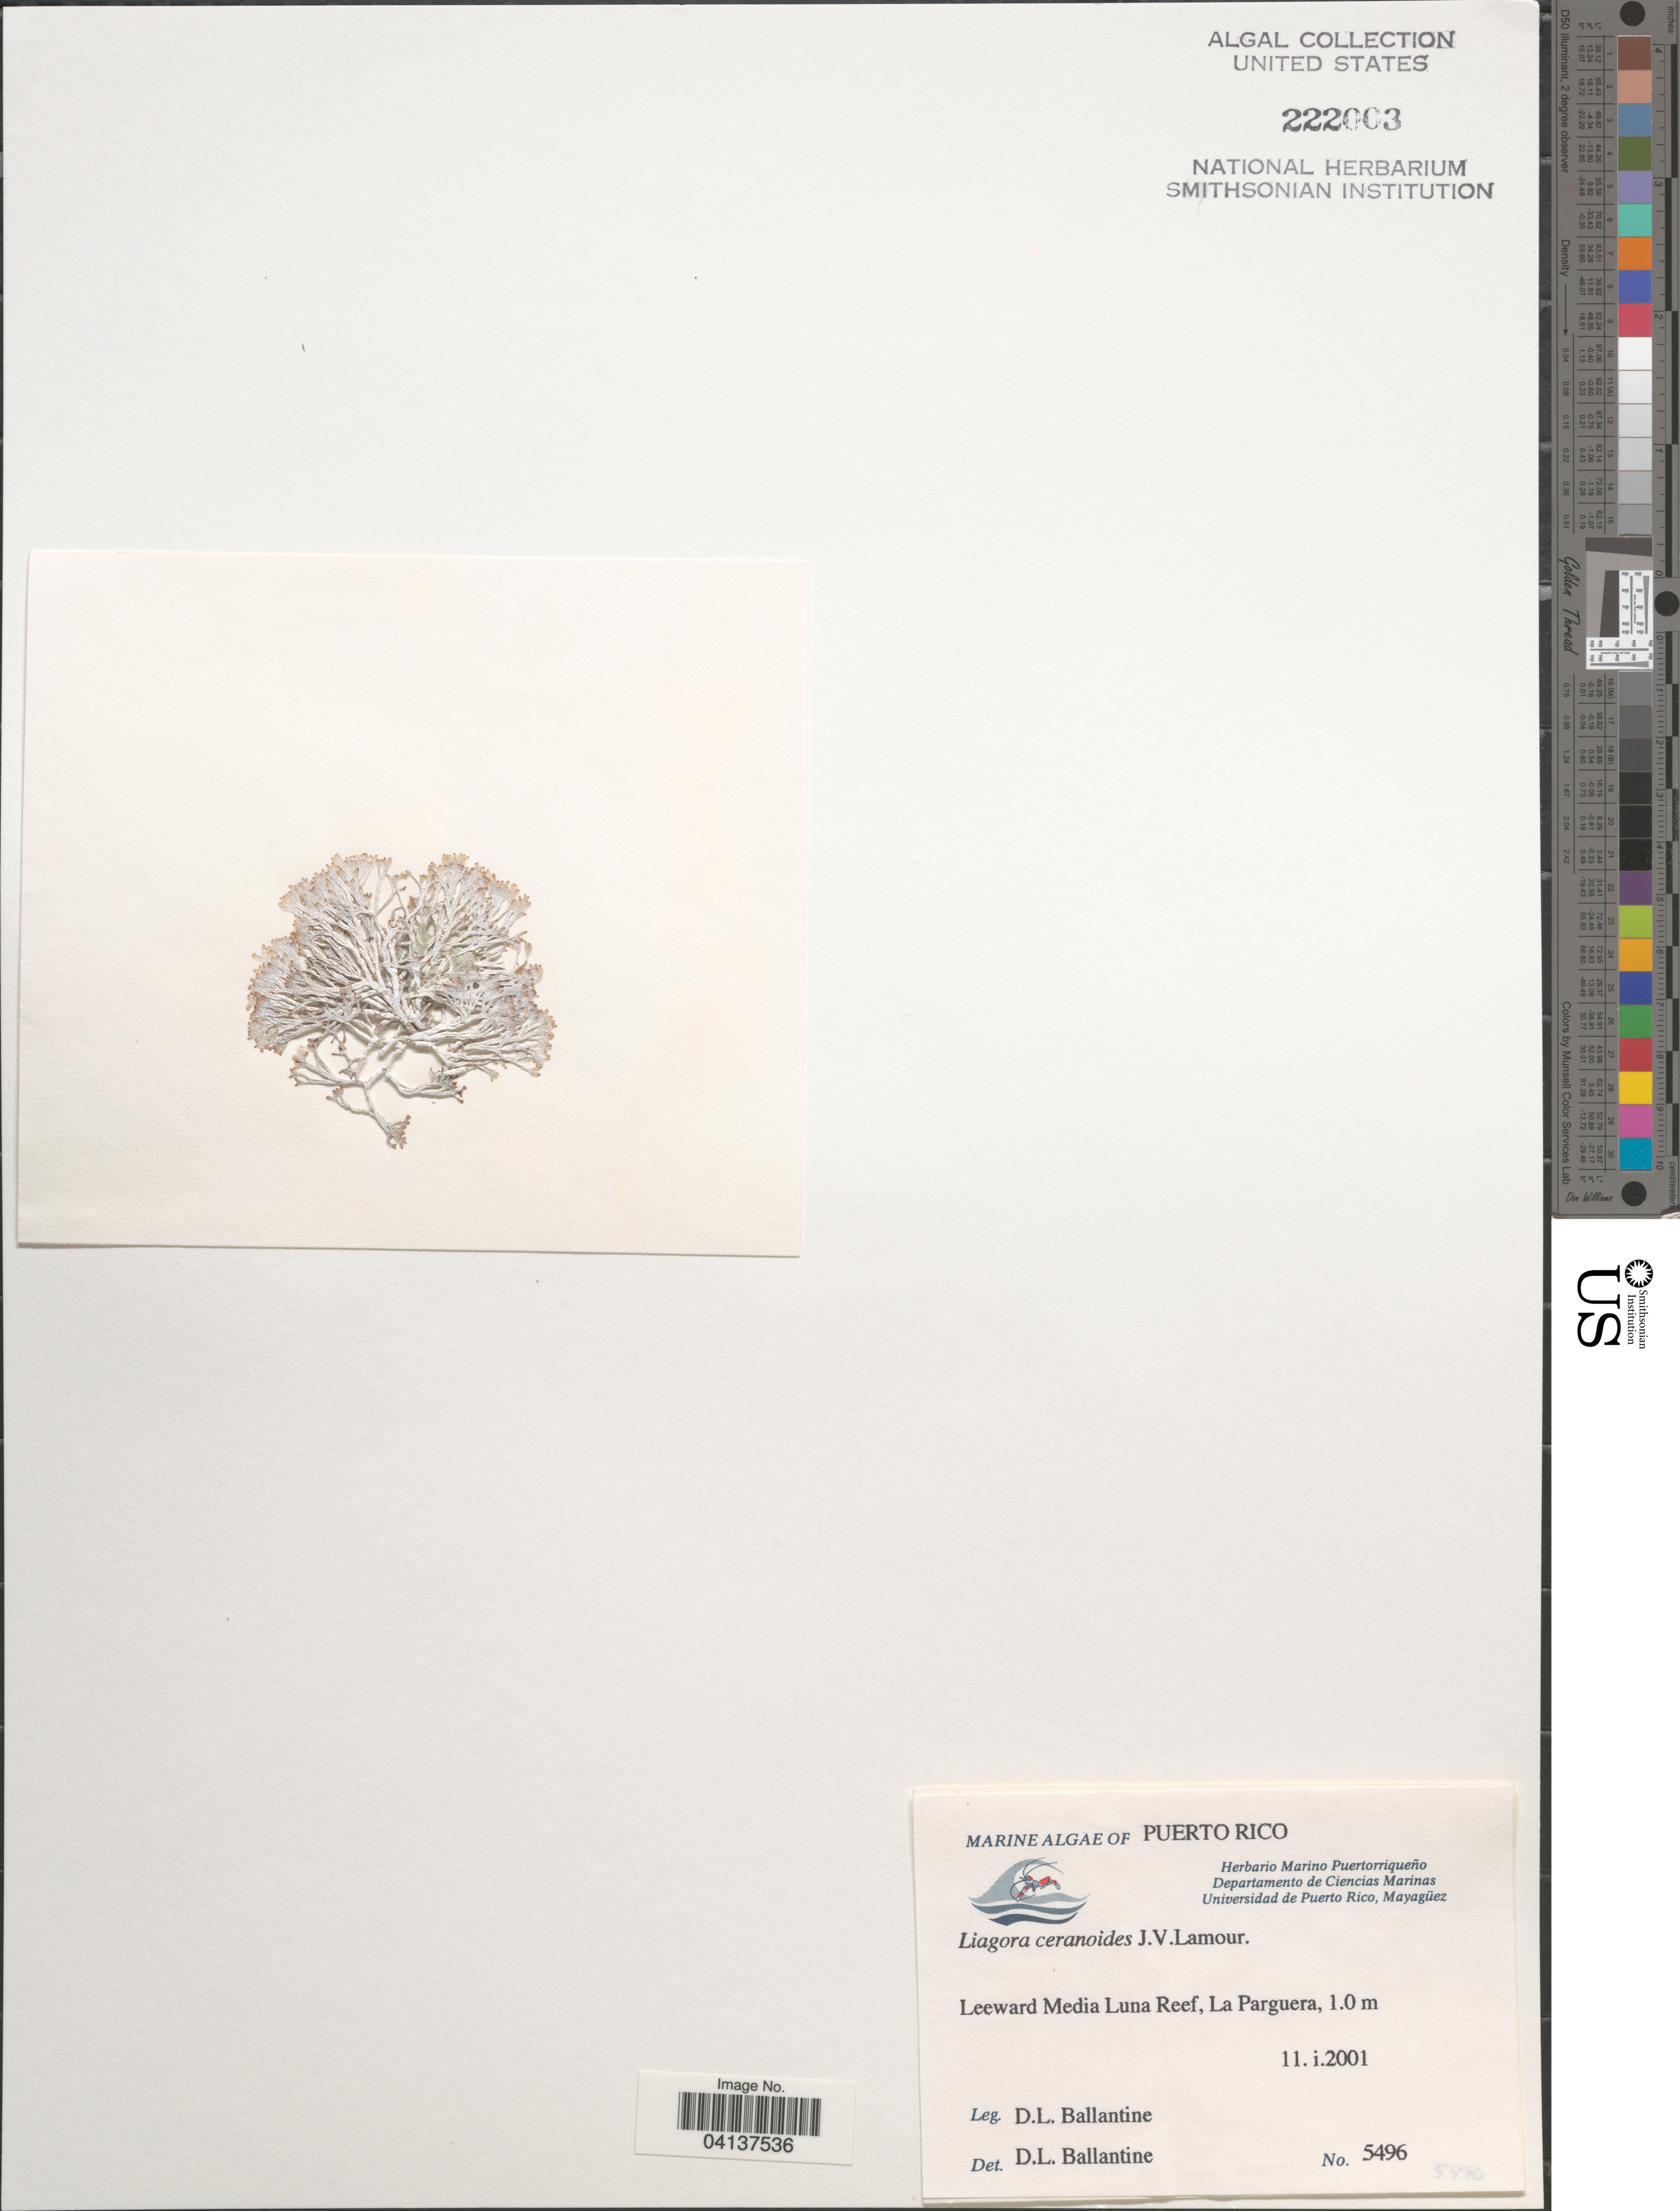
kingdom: Plantae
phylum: Rhodophyta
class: Florideophyceae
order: Nemaliales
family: Liagoraceae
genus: Liagora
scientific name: Liagora ceranoides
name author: J.V.Lamouroux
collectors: D.L. Ballantine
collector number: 5496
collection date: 2001-01-11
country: Puerto Rico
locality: Leeward Media Luna Reef, La Parguera.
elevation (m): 1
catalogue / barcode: US 222003